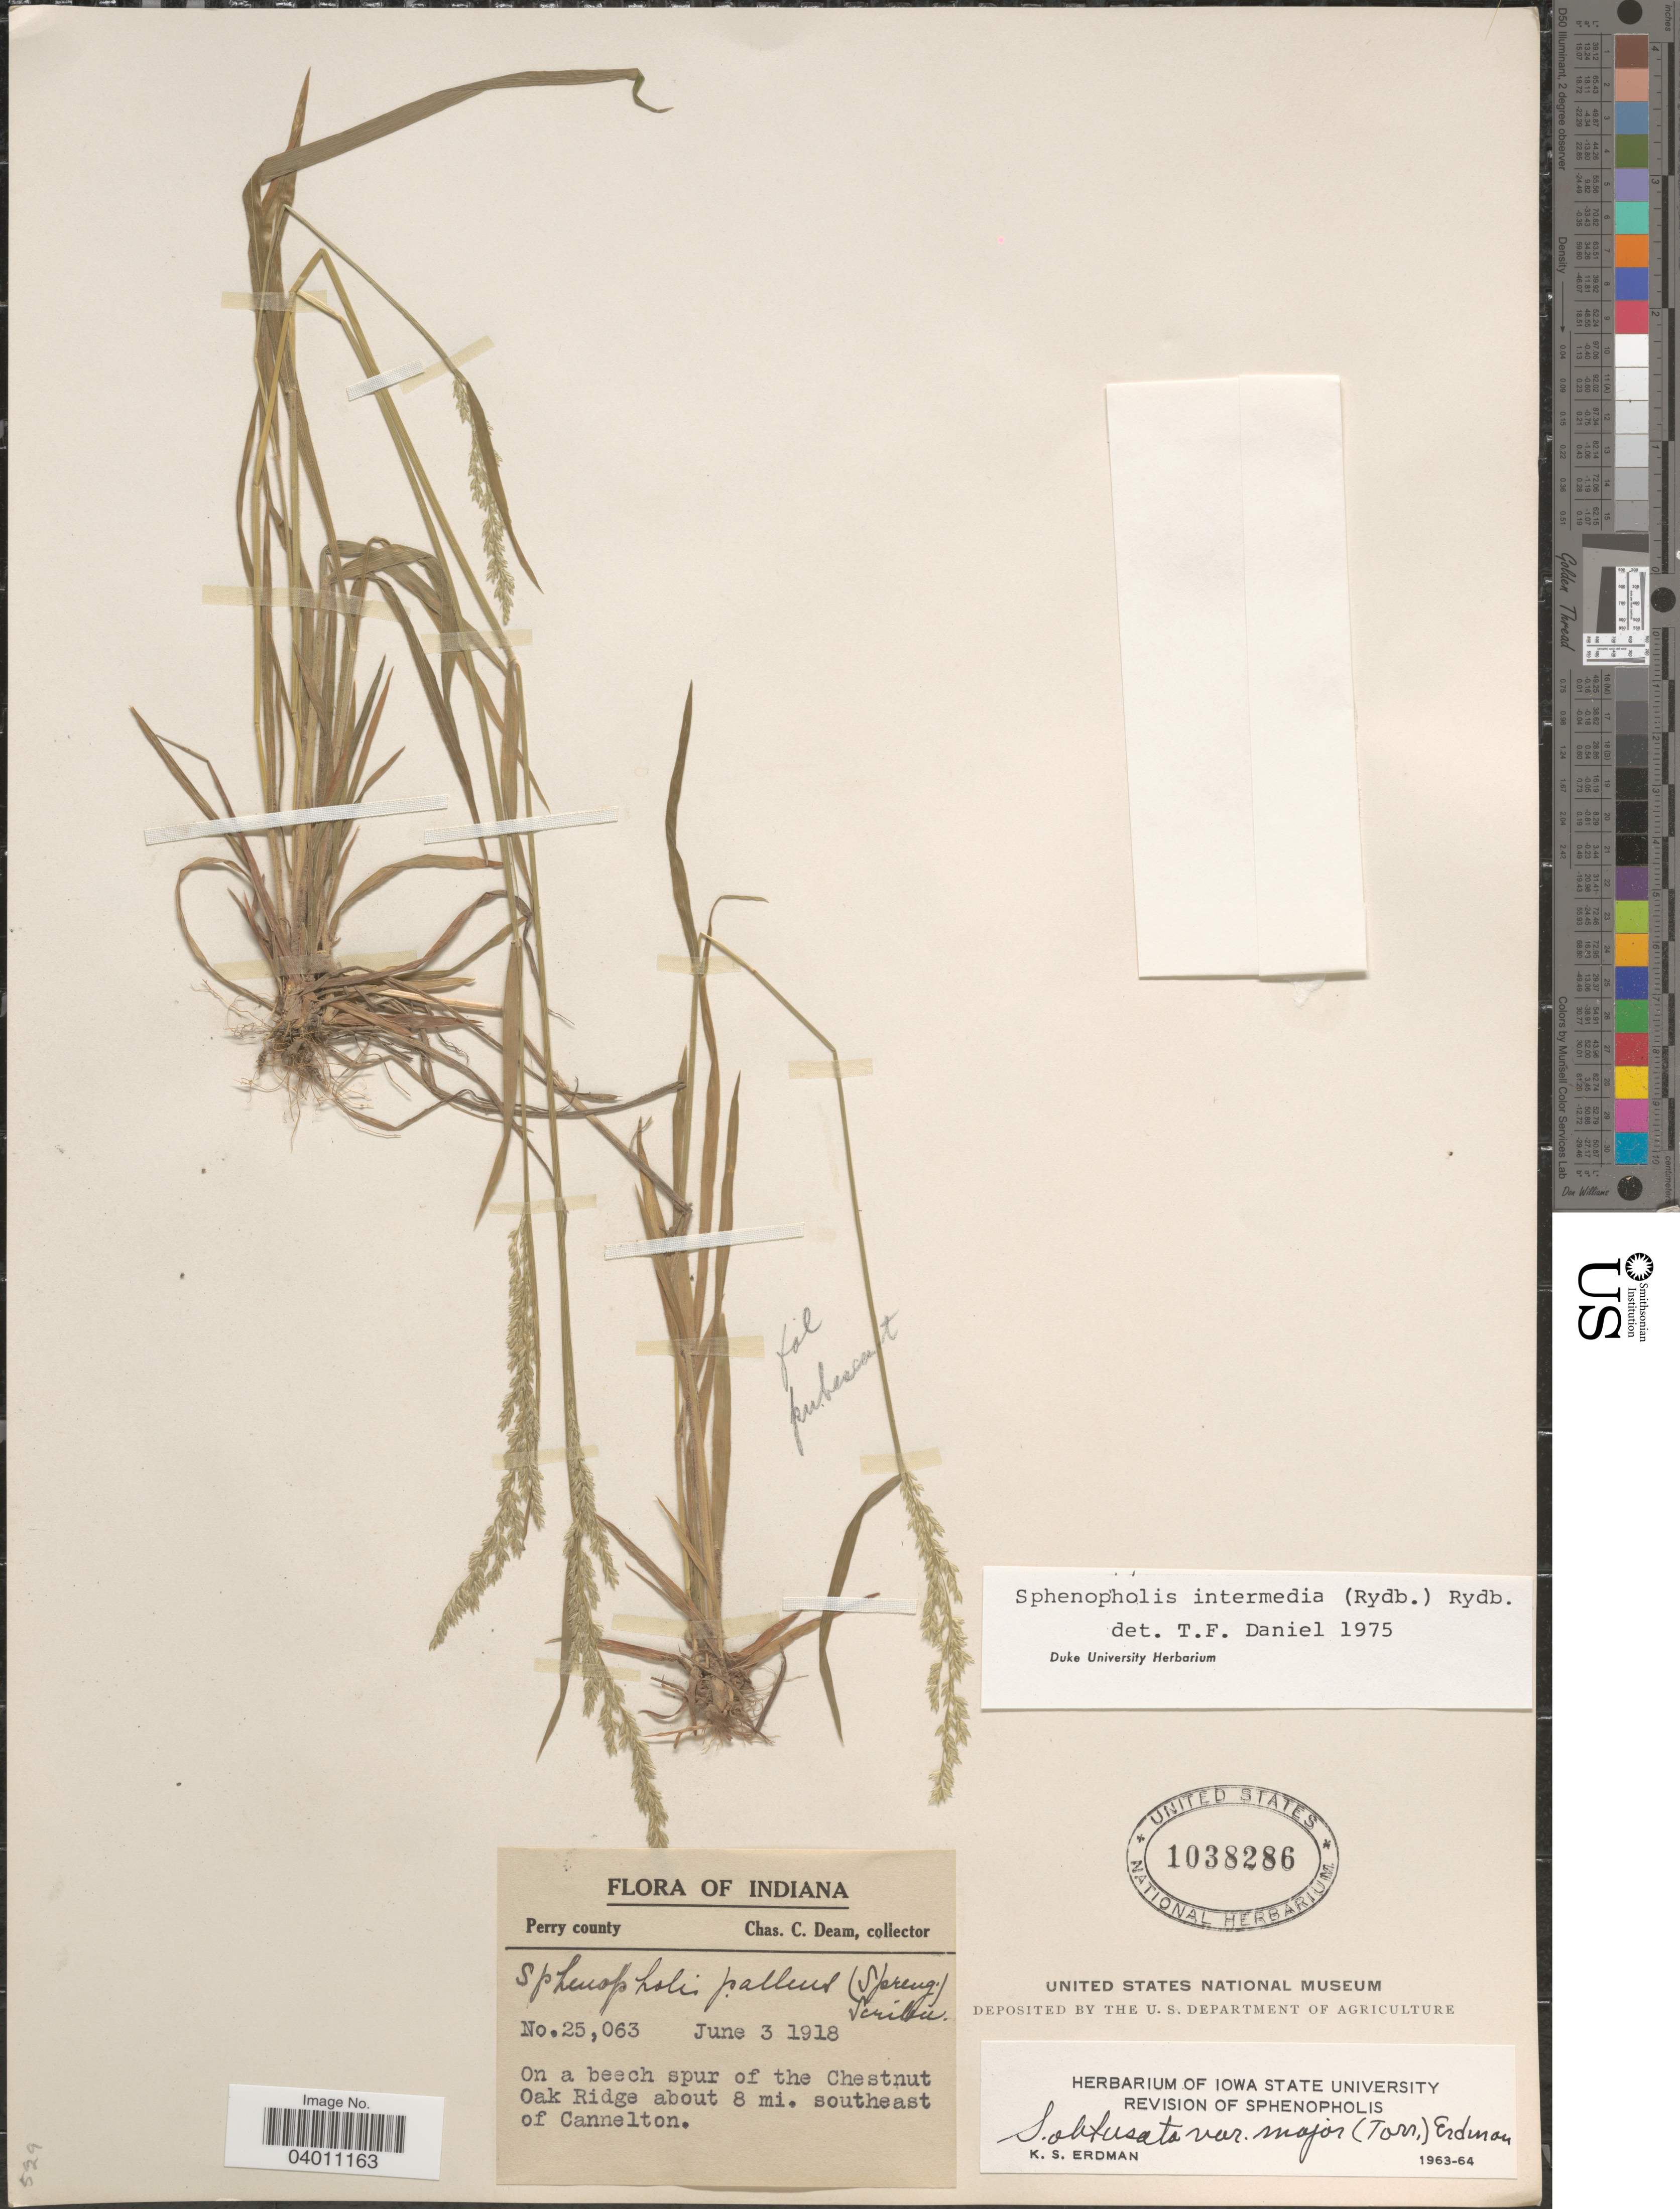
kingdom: Plantae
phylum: Tracheophyta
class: Liliopsida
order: Poales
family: Poaceae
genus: Sphenopholis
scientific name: Sphenopholis intermedia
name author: (Rydb.) Rydb.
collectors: C. C. Deam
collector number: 25063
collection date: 1918-06-03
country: United States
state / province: Indiana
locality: Perry county. On a beech spur of the Chestnut Oak Ridge about 8 mi. southeast of Cannelton.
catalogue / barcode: US 1038286